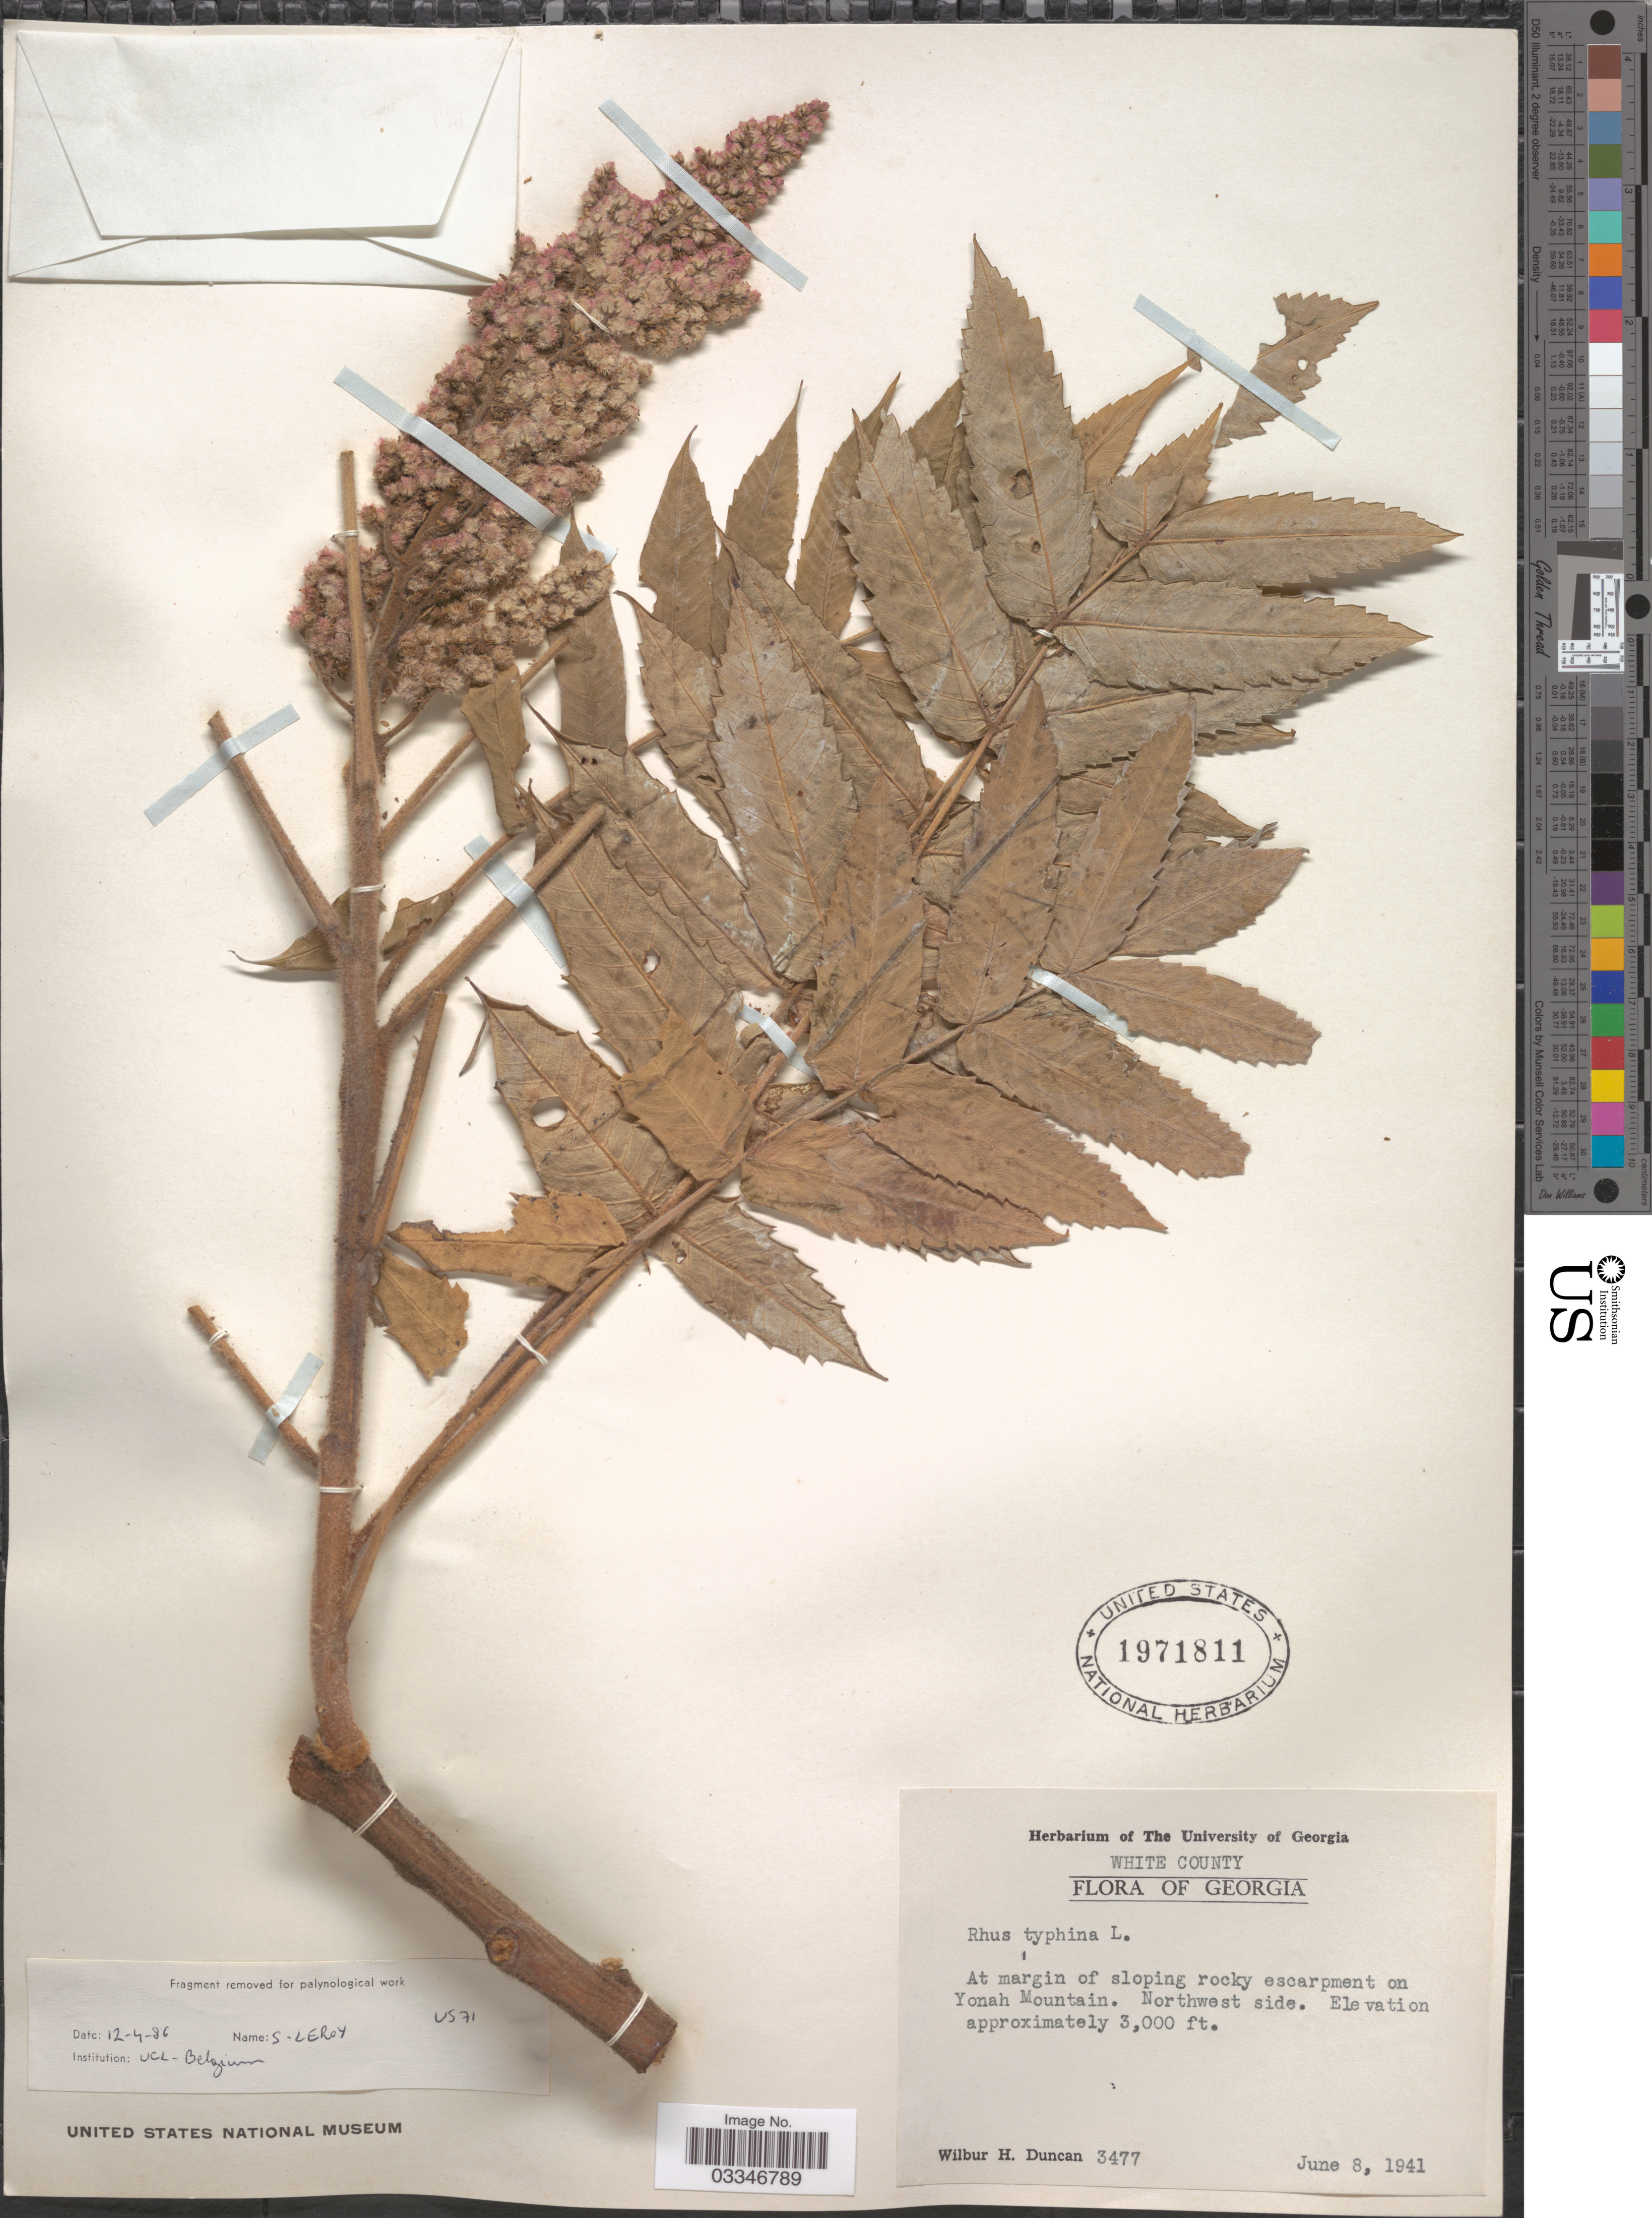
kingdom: Plantae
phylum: Tracheophyta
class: Magnoliopsida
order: Sapindales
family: Anacardiaceae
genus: Rhus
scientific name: Rhus typhina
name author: L.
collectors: W. H. Duncan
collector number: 3477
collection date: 1941-06-08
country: United States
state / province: Georgia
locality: White County. At margin of sloping rocky escarpment on Yonah Mountain. Northwest side.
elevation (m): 914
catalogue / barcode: US 1971811